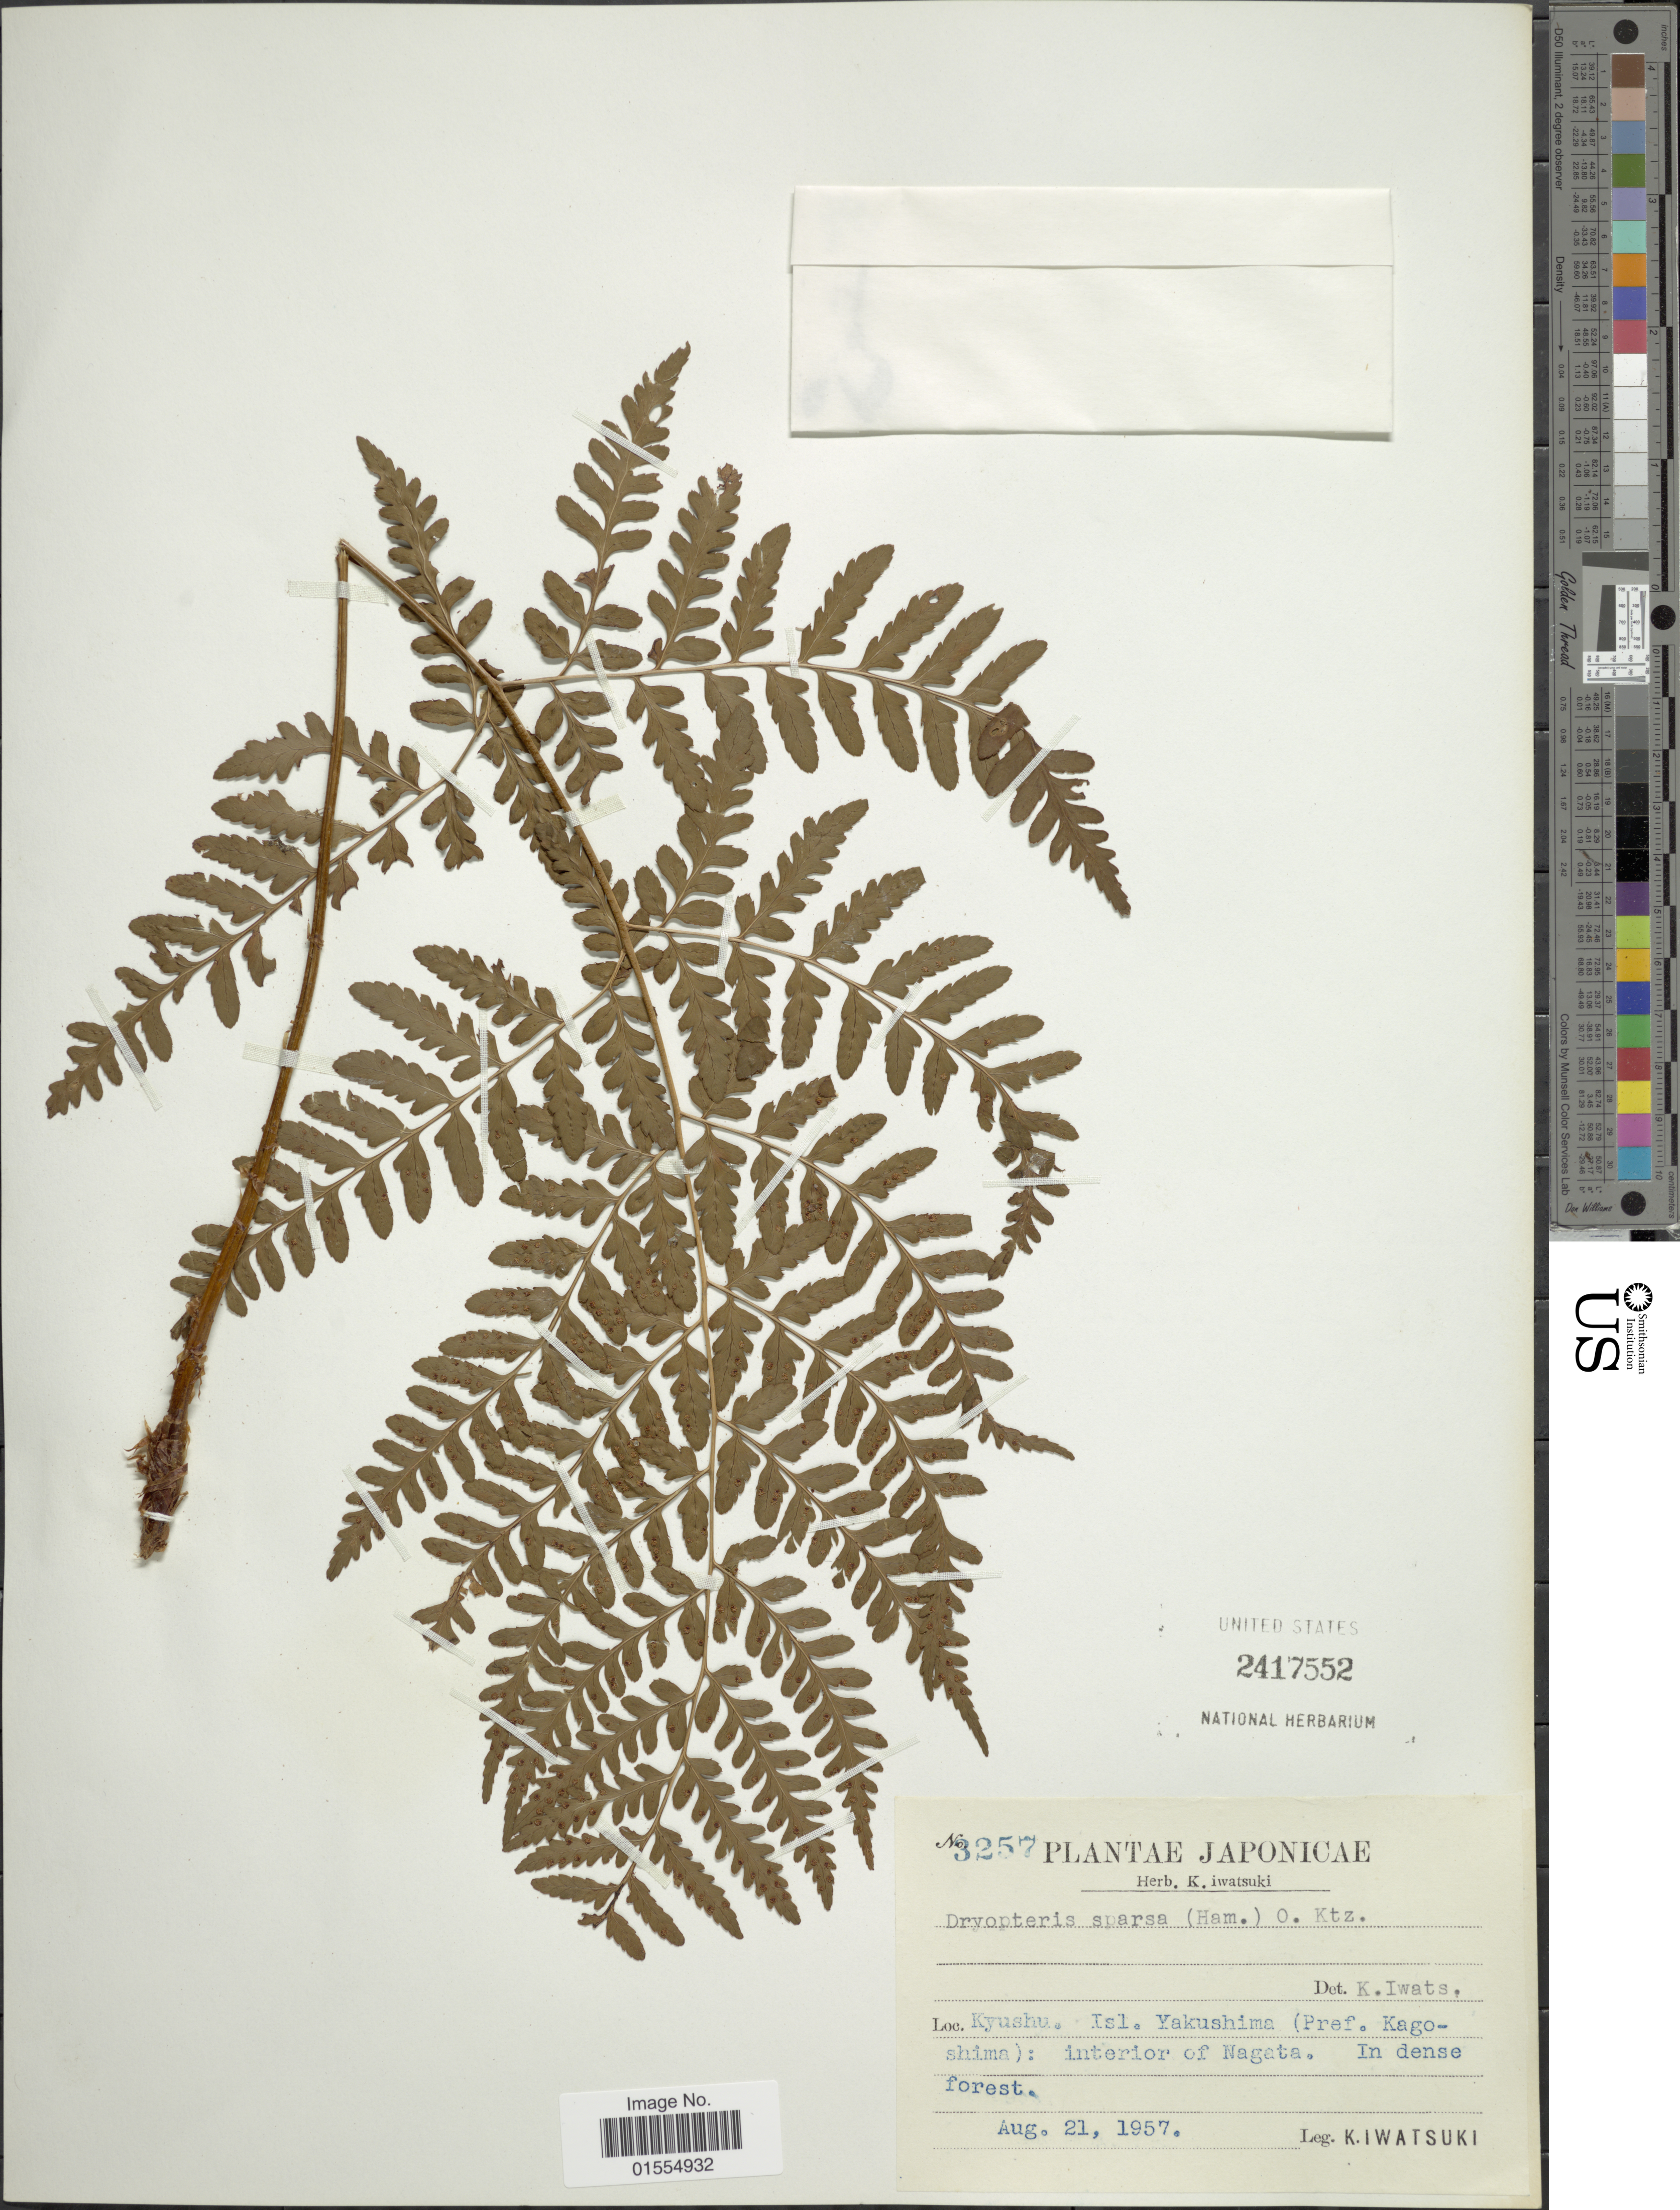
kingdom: Plantae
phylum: Tracheophyta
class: Polypodiopsida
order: Polypodiales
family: Dryopteridaceae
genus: Dryopteris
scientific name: Dryopteris sparsa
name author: (D. Don) Kuntze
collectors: K. Iwatsuki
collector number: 3257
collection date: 1957-08-21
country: Japan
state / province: Kagosima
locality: Japonicae, Kyushu, Isl. Yakushima (Pref. Kagoshima): interior of Nagata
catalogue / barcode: US 2417552